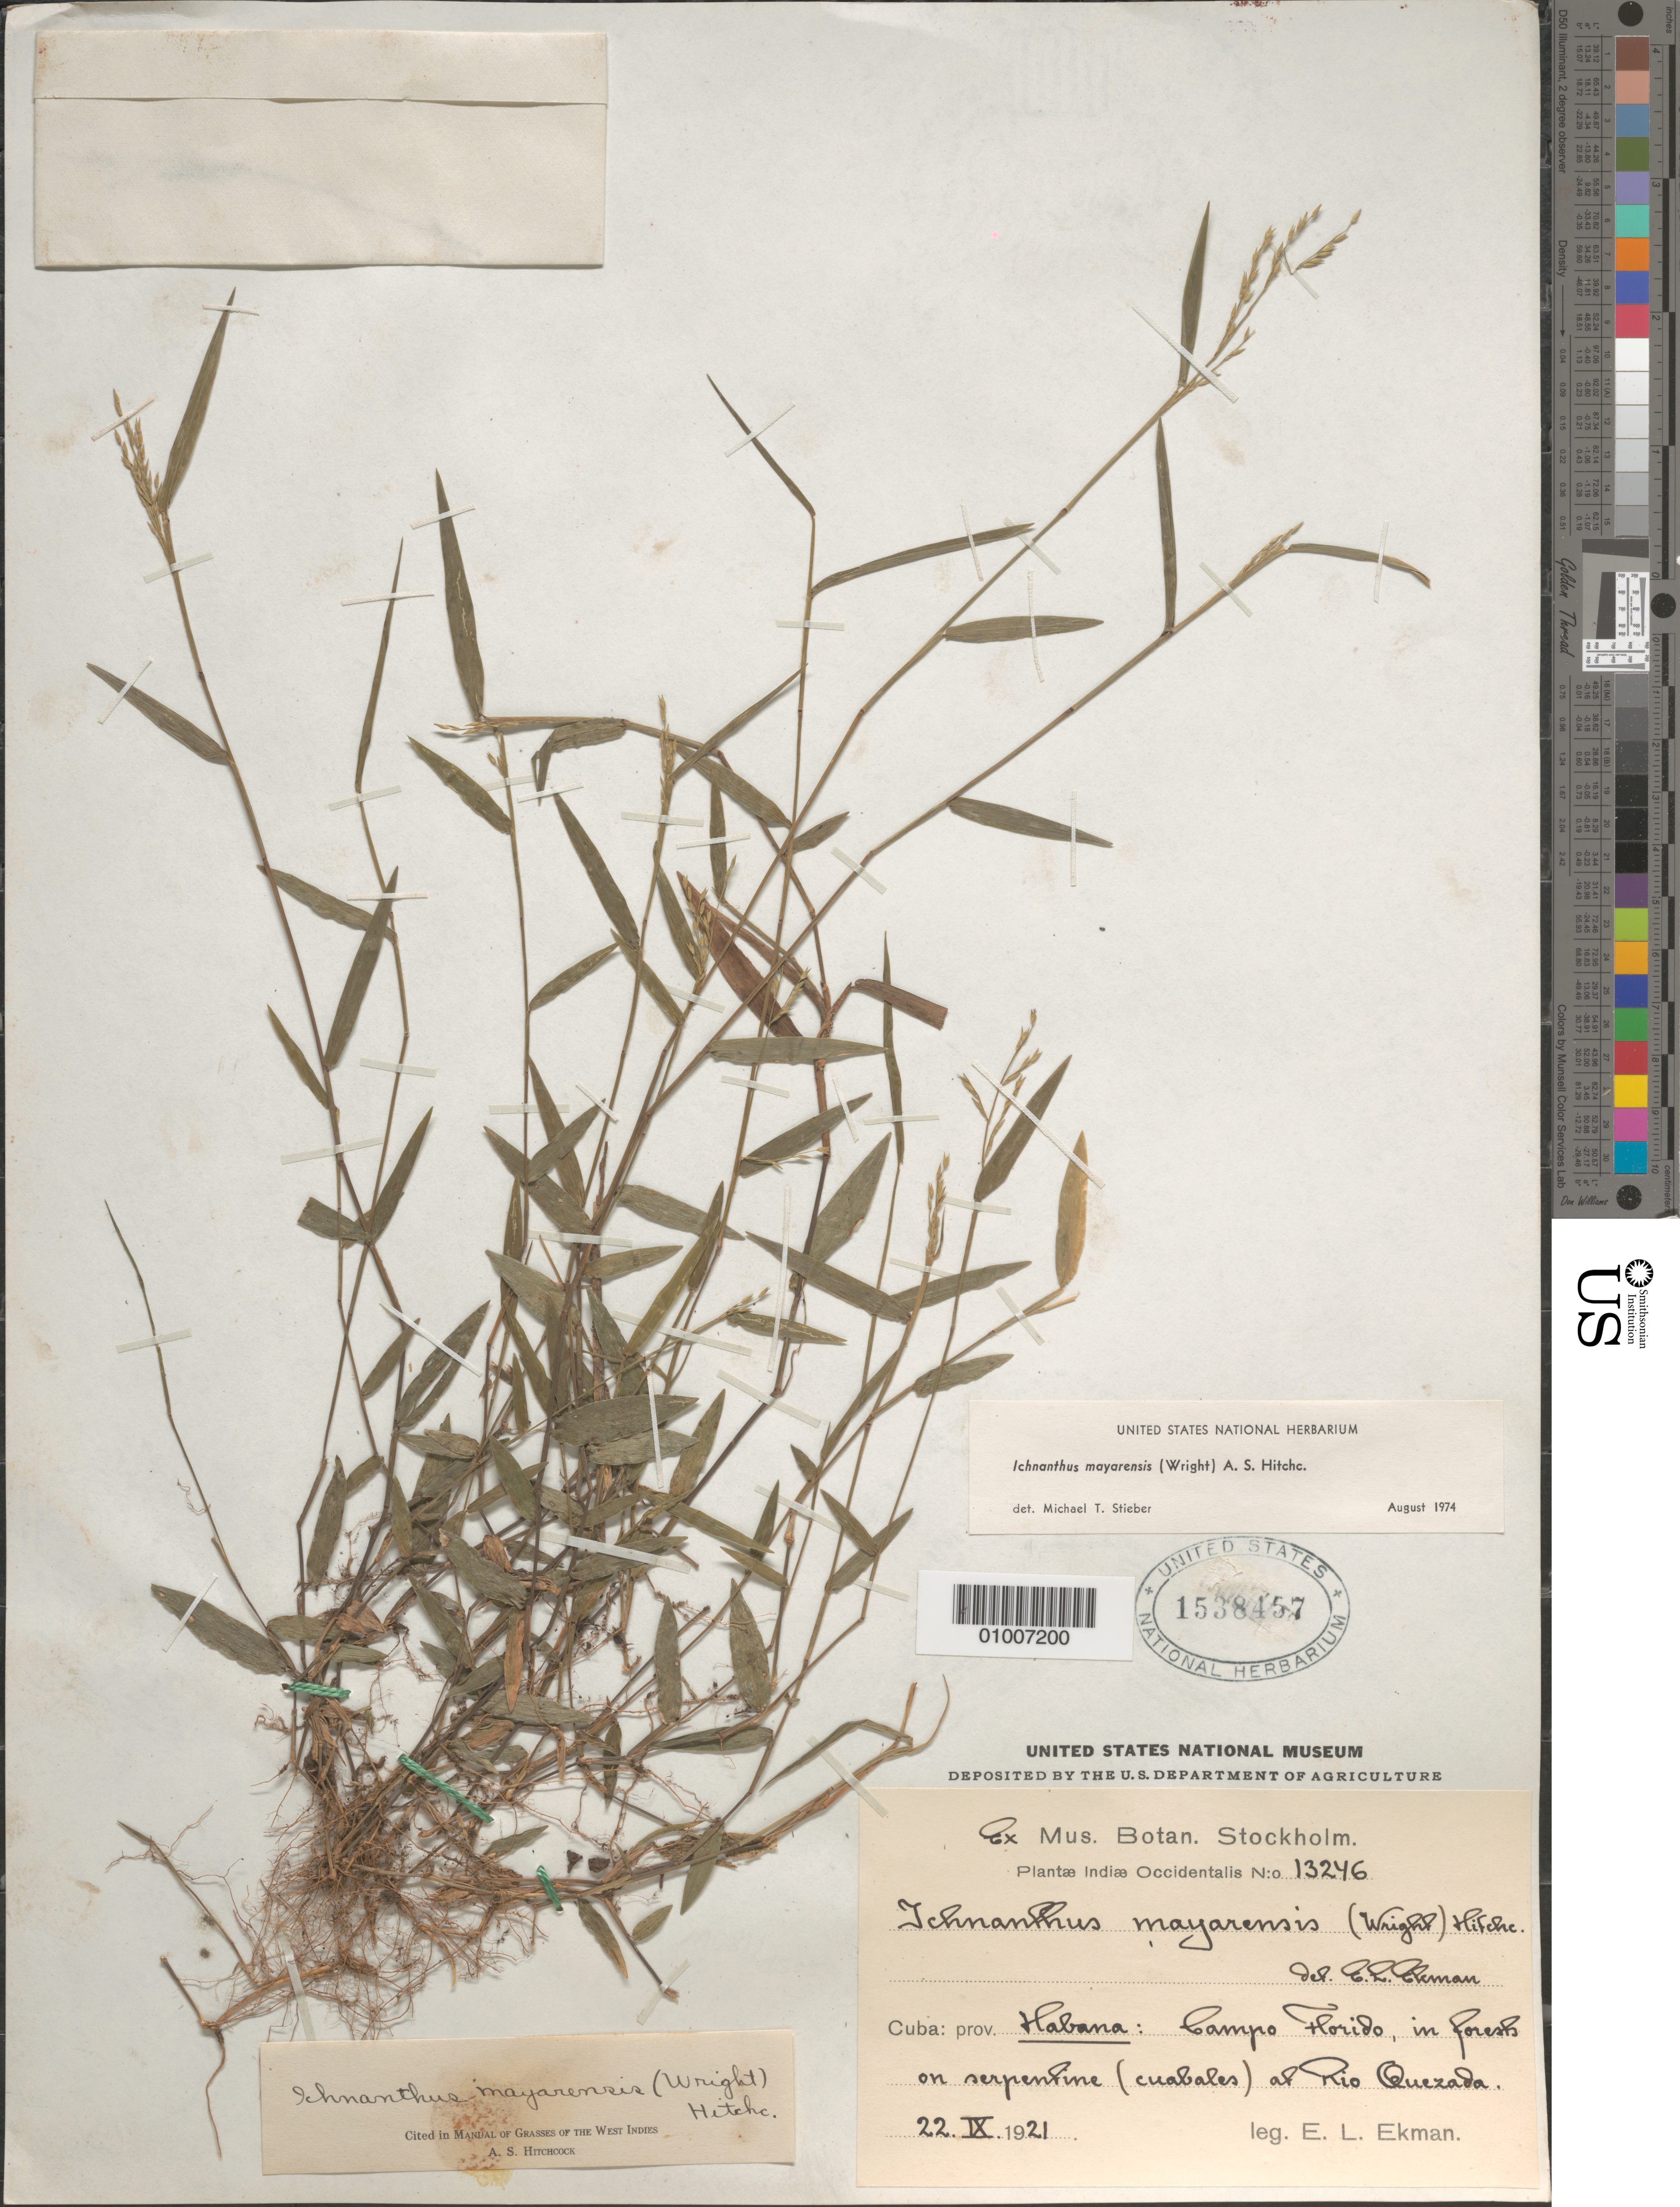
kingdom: Plantae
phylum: Tracheophyta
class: Liliopsida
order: Poales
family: Poaceae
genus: Ichnanthus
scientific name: Ichnanthus confertus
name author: K.E. Rogers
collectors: E. L. Ekman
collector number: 13246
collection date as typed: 22 Sep 1921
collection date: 1921-09-22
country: Cuba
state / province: La Habana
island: Cuba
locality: Habana, Campo Florido, in forests on serpentine (cuabales) of Rio Quezada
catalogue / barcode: US 1538457